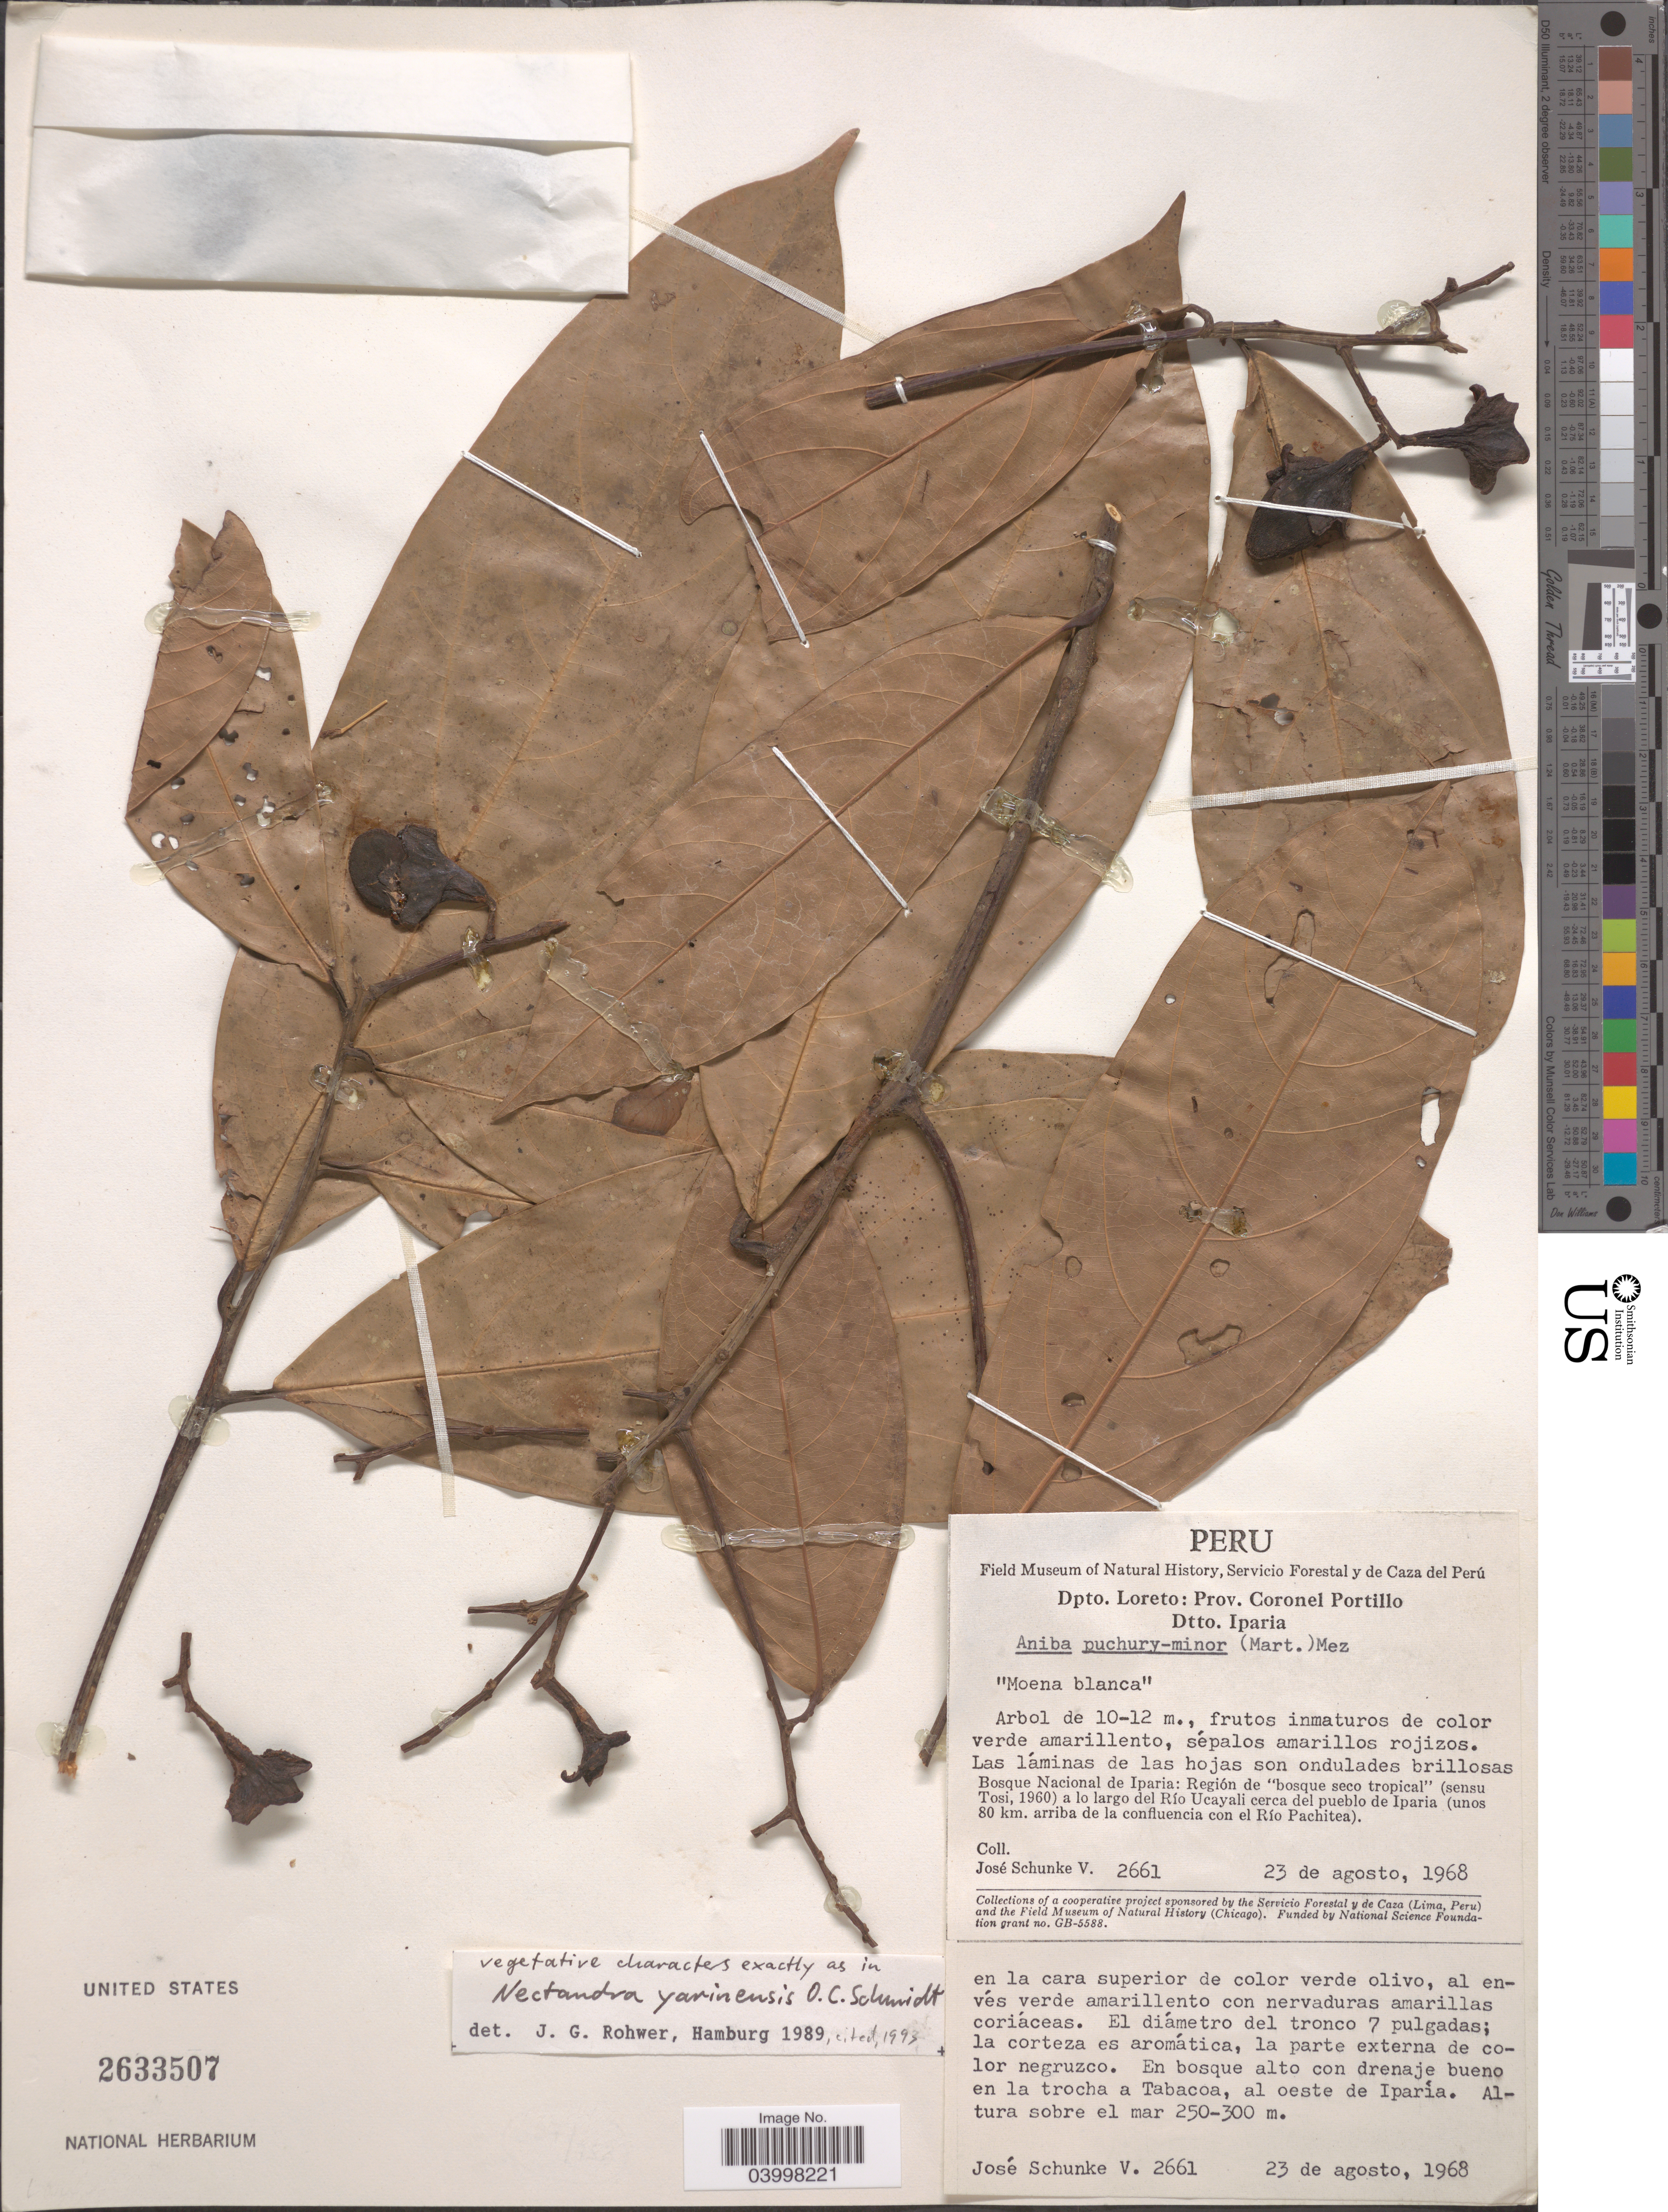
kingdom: Plantae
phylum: Tracheophyta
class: Magnoliopsida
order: Laurales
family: Lauraceae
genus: Nectandra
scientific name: Nectandra yarinensis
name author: O.C. Schmidt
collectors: J. Schunke Vigo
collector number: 2661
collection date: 1968-08-23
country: Peru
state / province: Loreto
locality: Dpto. Loreto: Prov. Coronel Portillo. Dtto. Iparia. Bosque Nacional de Iparia: Región de "bosque seco tropical" (sensu Tosi, 1960) a lo largo del Río Ucayali cerca del pueblo de Iparia (unos 80 km. arriba de la confluencia con el Río Pachitea). En la trocha a Tabacoa, al oeste de Iparía.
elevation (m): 250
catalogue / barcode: US 2633507